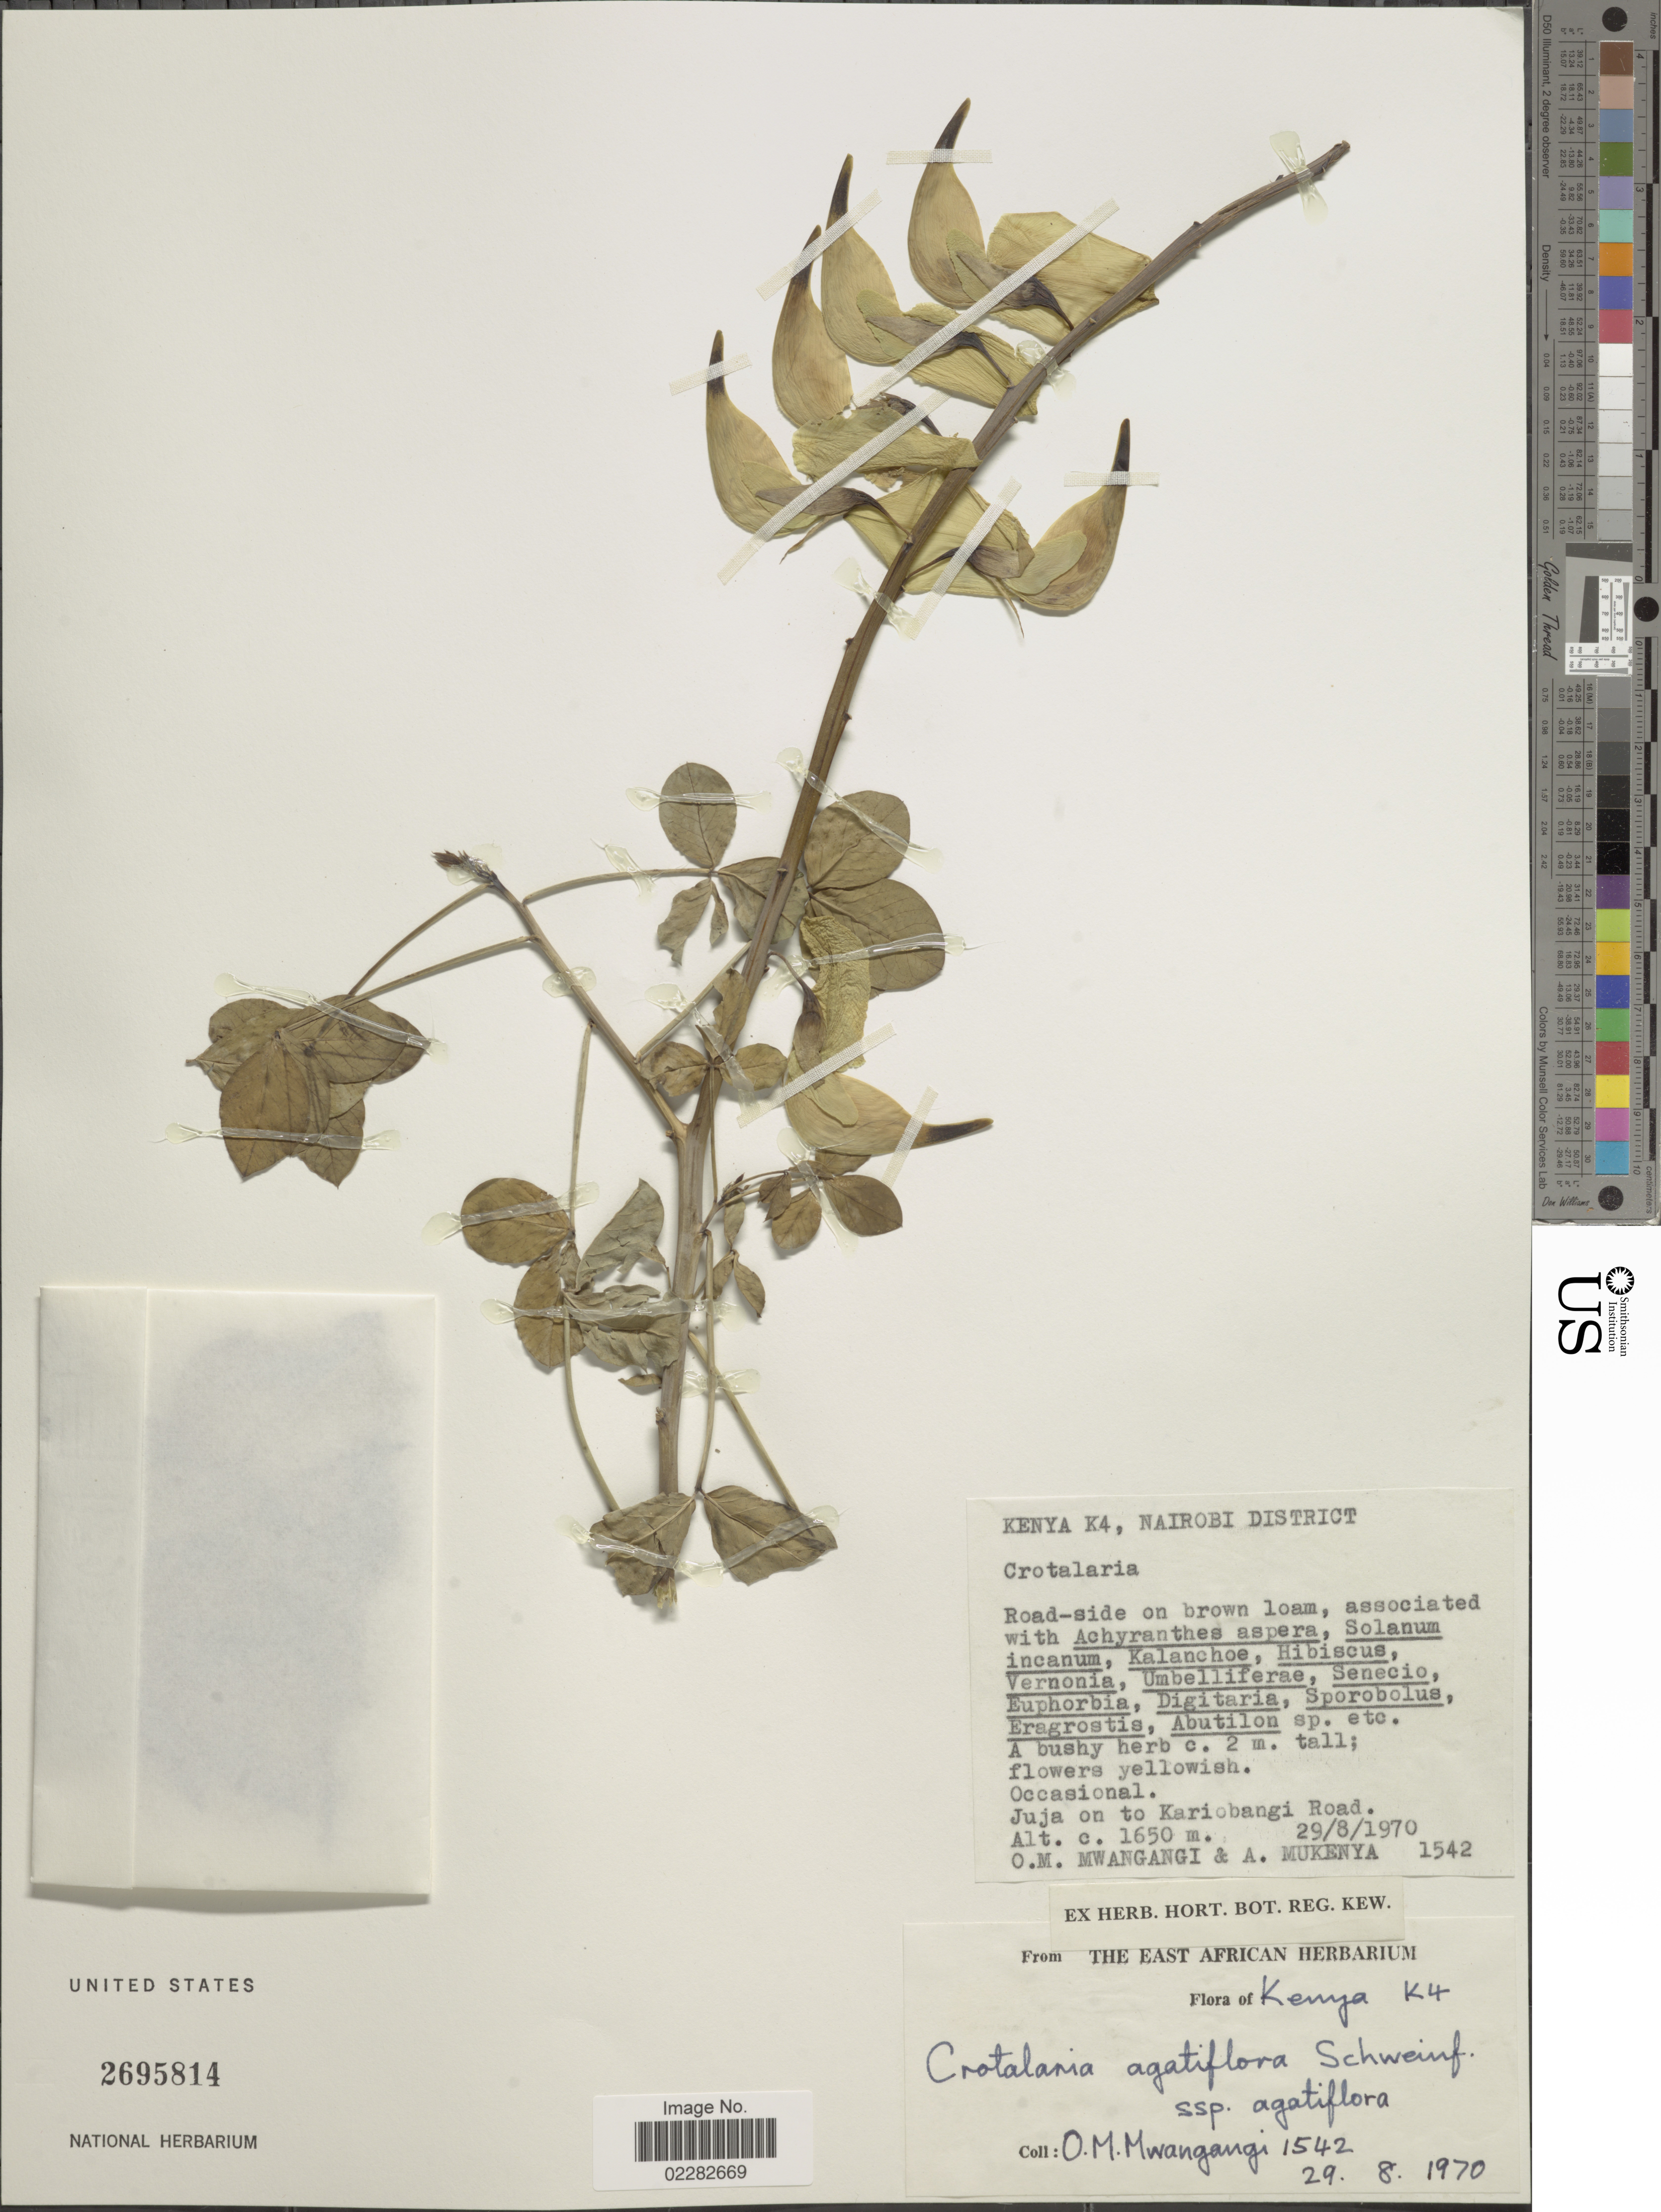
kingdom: Plantae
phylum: Tracheophyta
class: Magnoliopsida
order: Fabales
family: Fabaceae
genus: Crotalaria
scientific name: Crotalaria agatiflora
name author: Schweinf.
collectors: O. M. Mwangangi & A. Mukenya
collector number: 1542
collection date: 1970-08-29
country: Kenya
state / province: Nairobi Area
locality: Kenya K4, Nairobi District, road-side, Juja on to Kariobangi Road.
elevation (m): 1650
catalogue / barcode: US 2695814